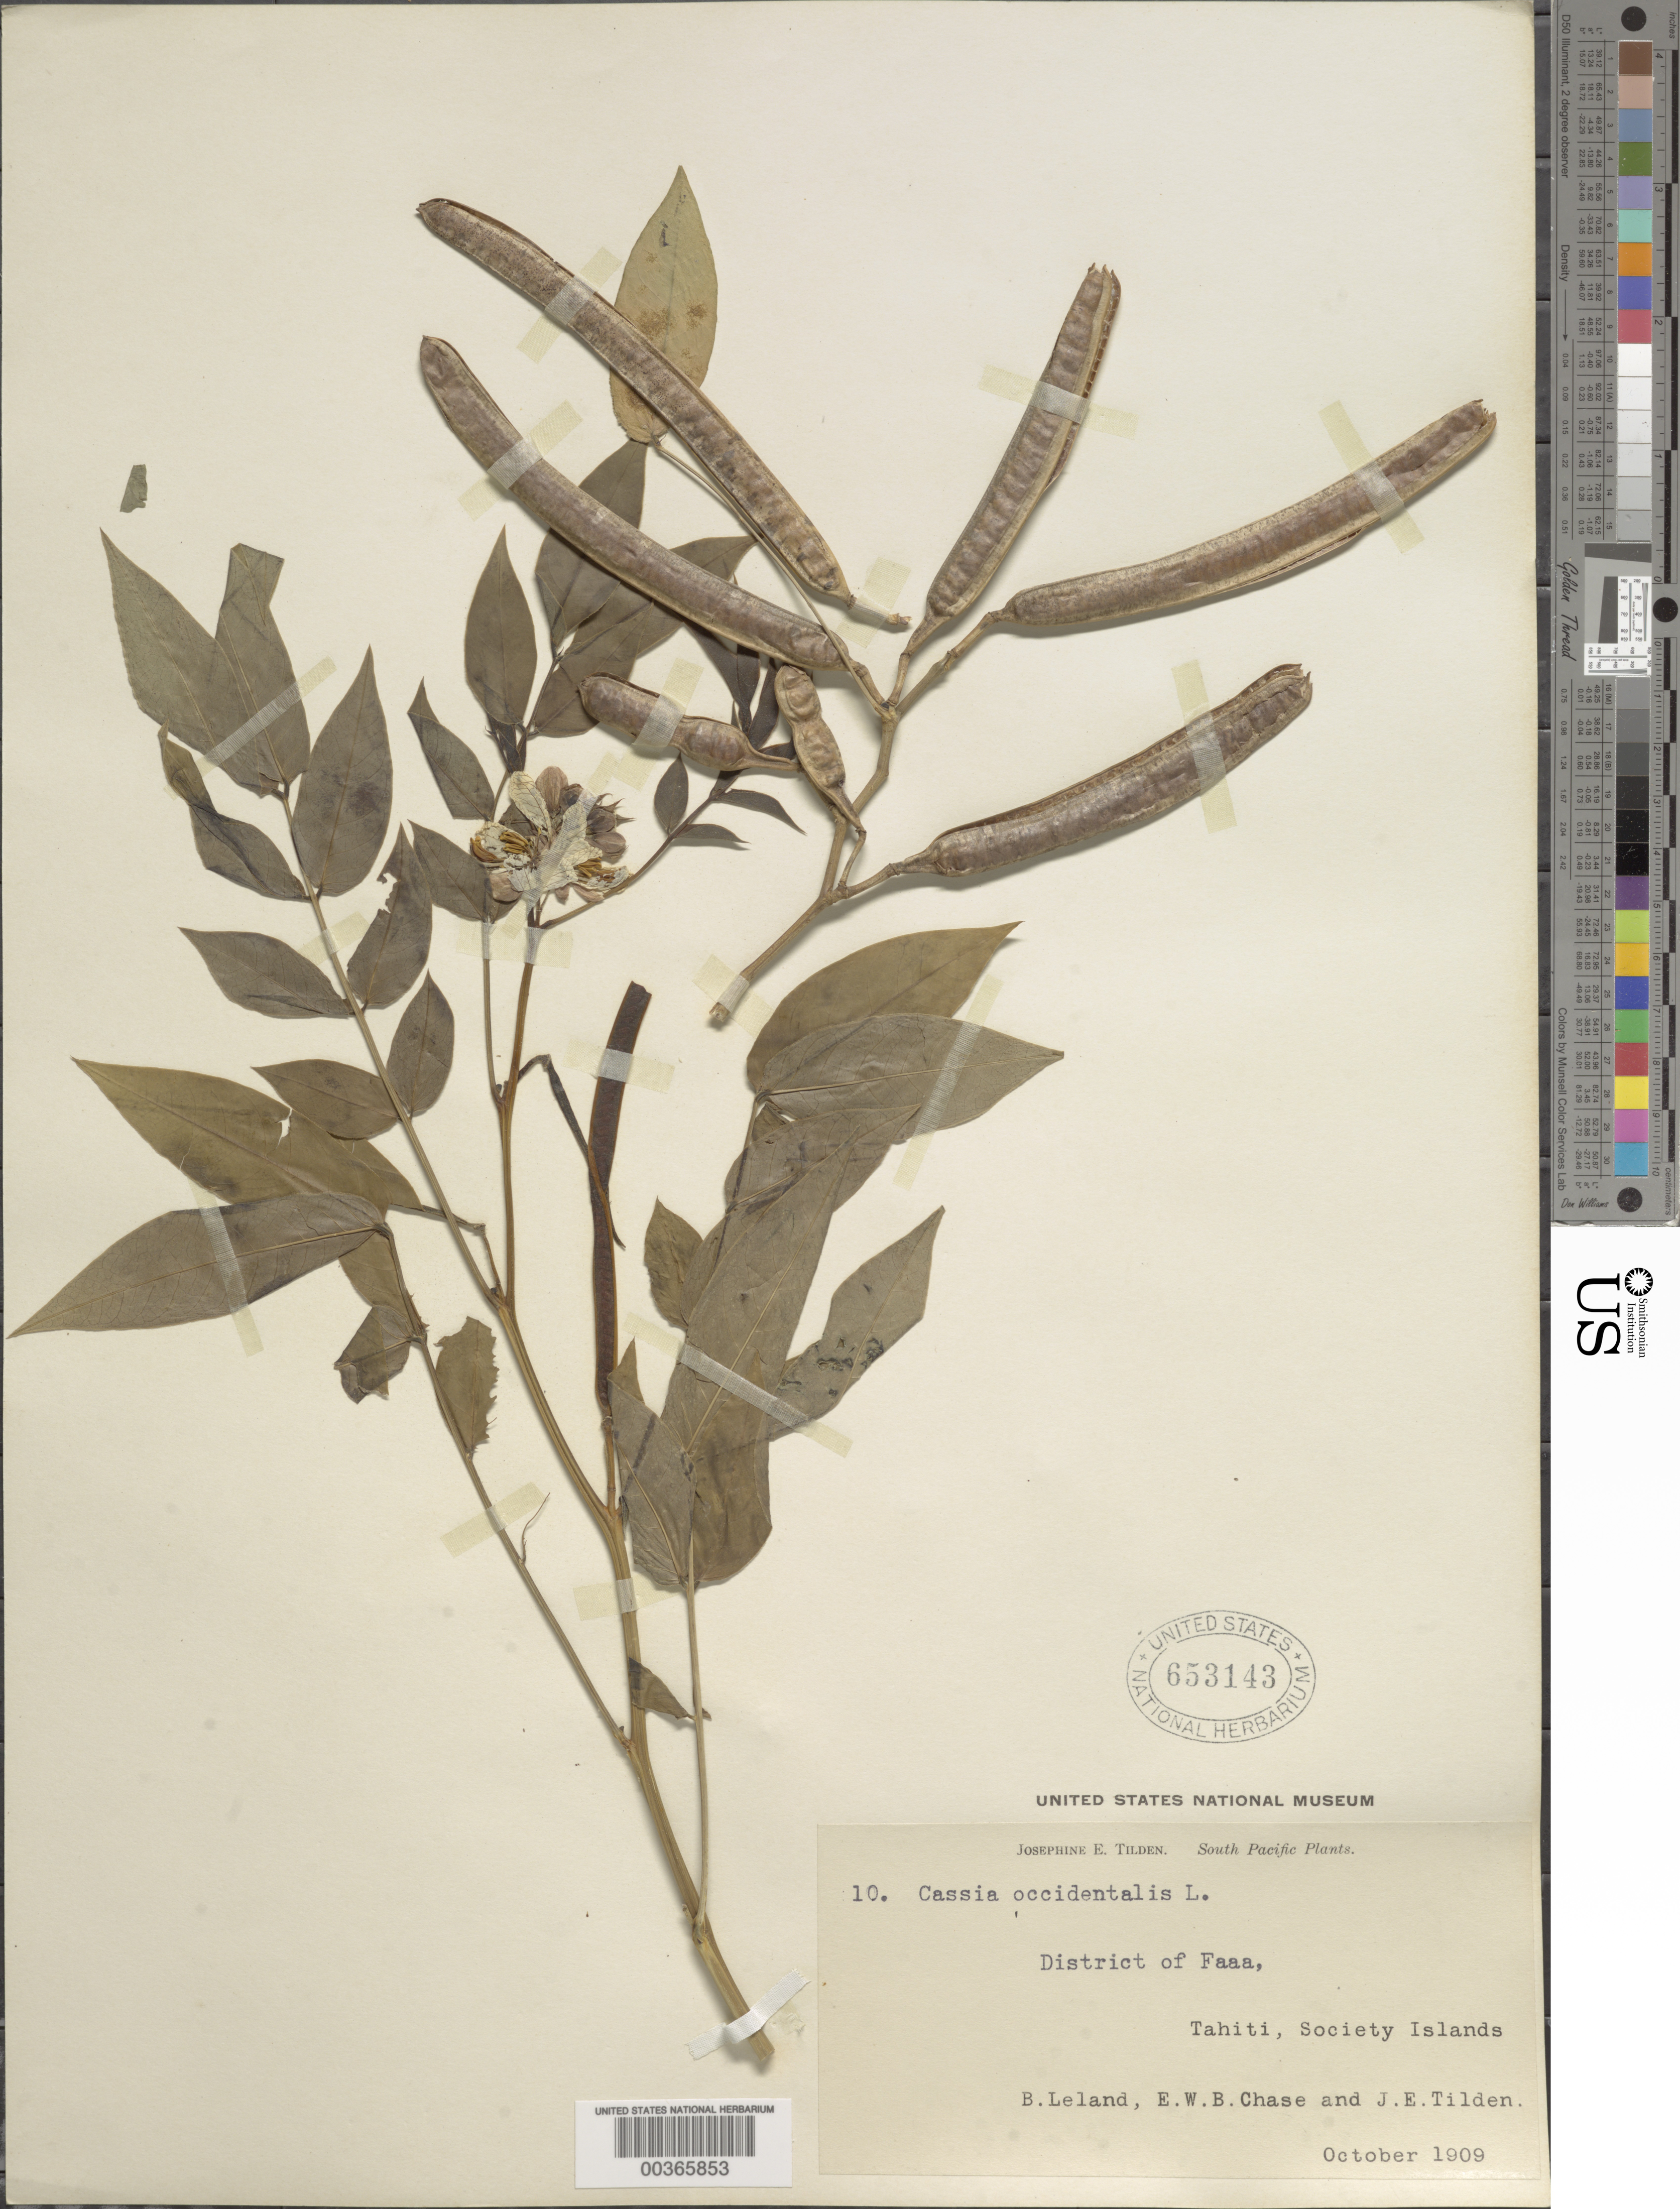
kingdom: Plantae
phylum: Tracheophyta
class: Magnoliopsida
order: Fabales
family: Fabaceae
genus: Senna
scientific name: Senna occidentalis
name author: (L.) Link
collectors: B. Leland, E. W. Chase & J. E. Tilden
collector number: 10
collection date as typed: Oct 1909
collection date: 1909-10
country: French Polynesia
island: Tahiti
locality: Faaa dist. [Society Is.]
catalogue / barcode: US 653143